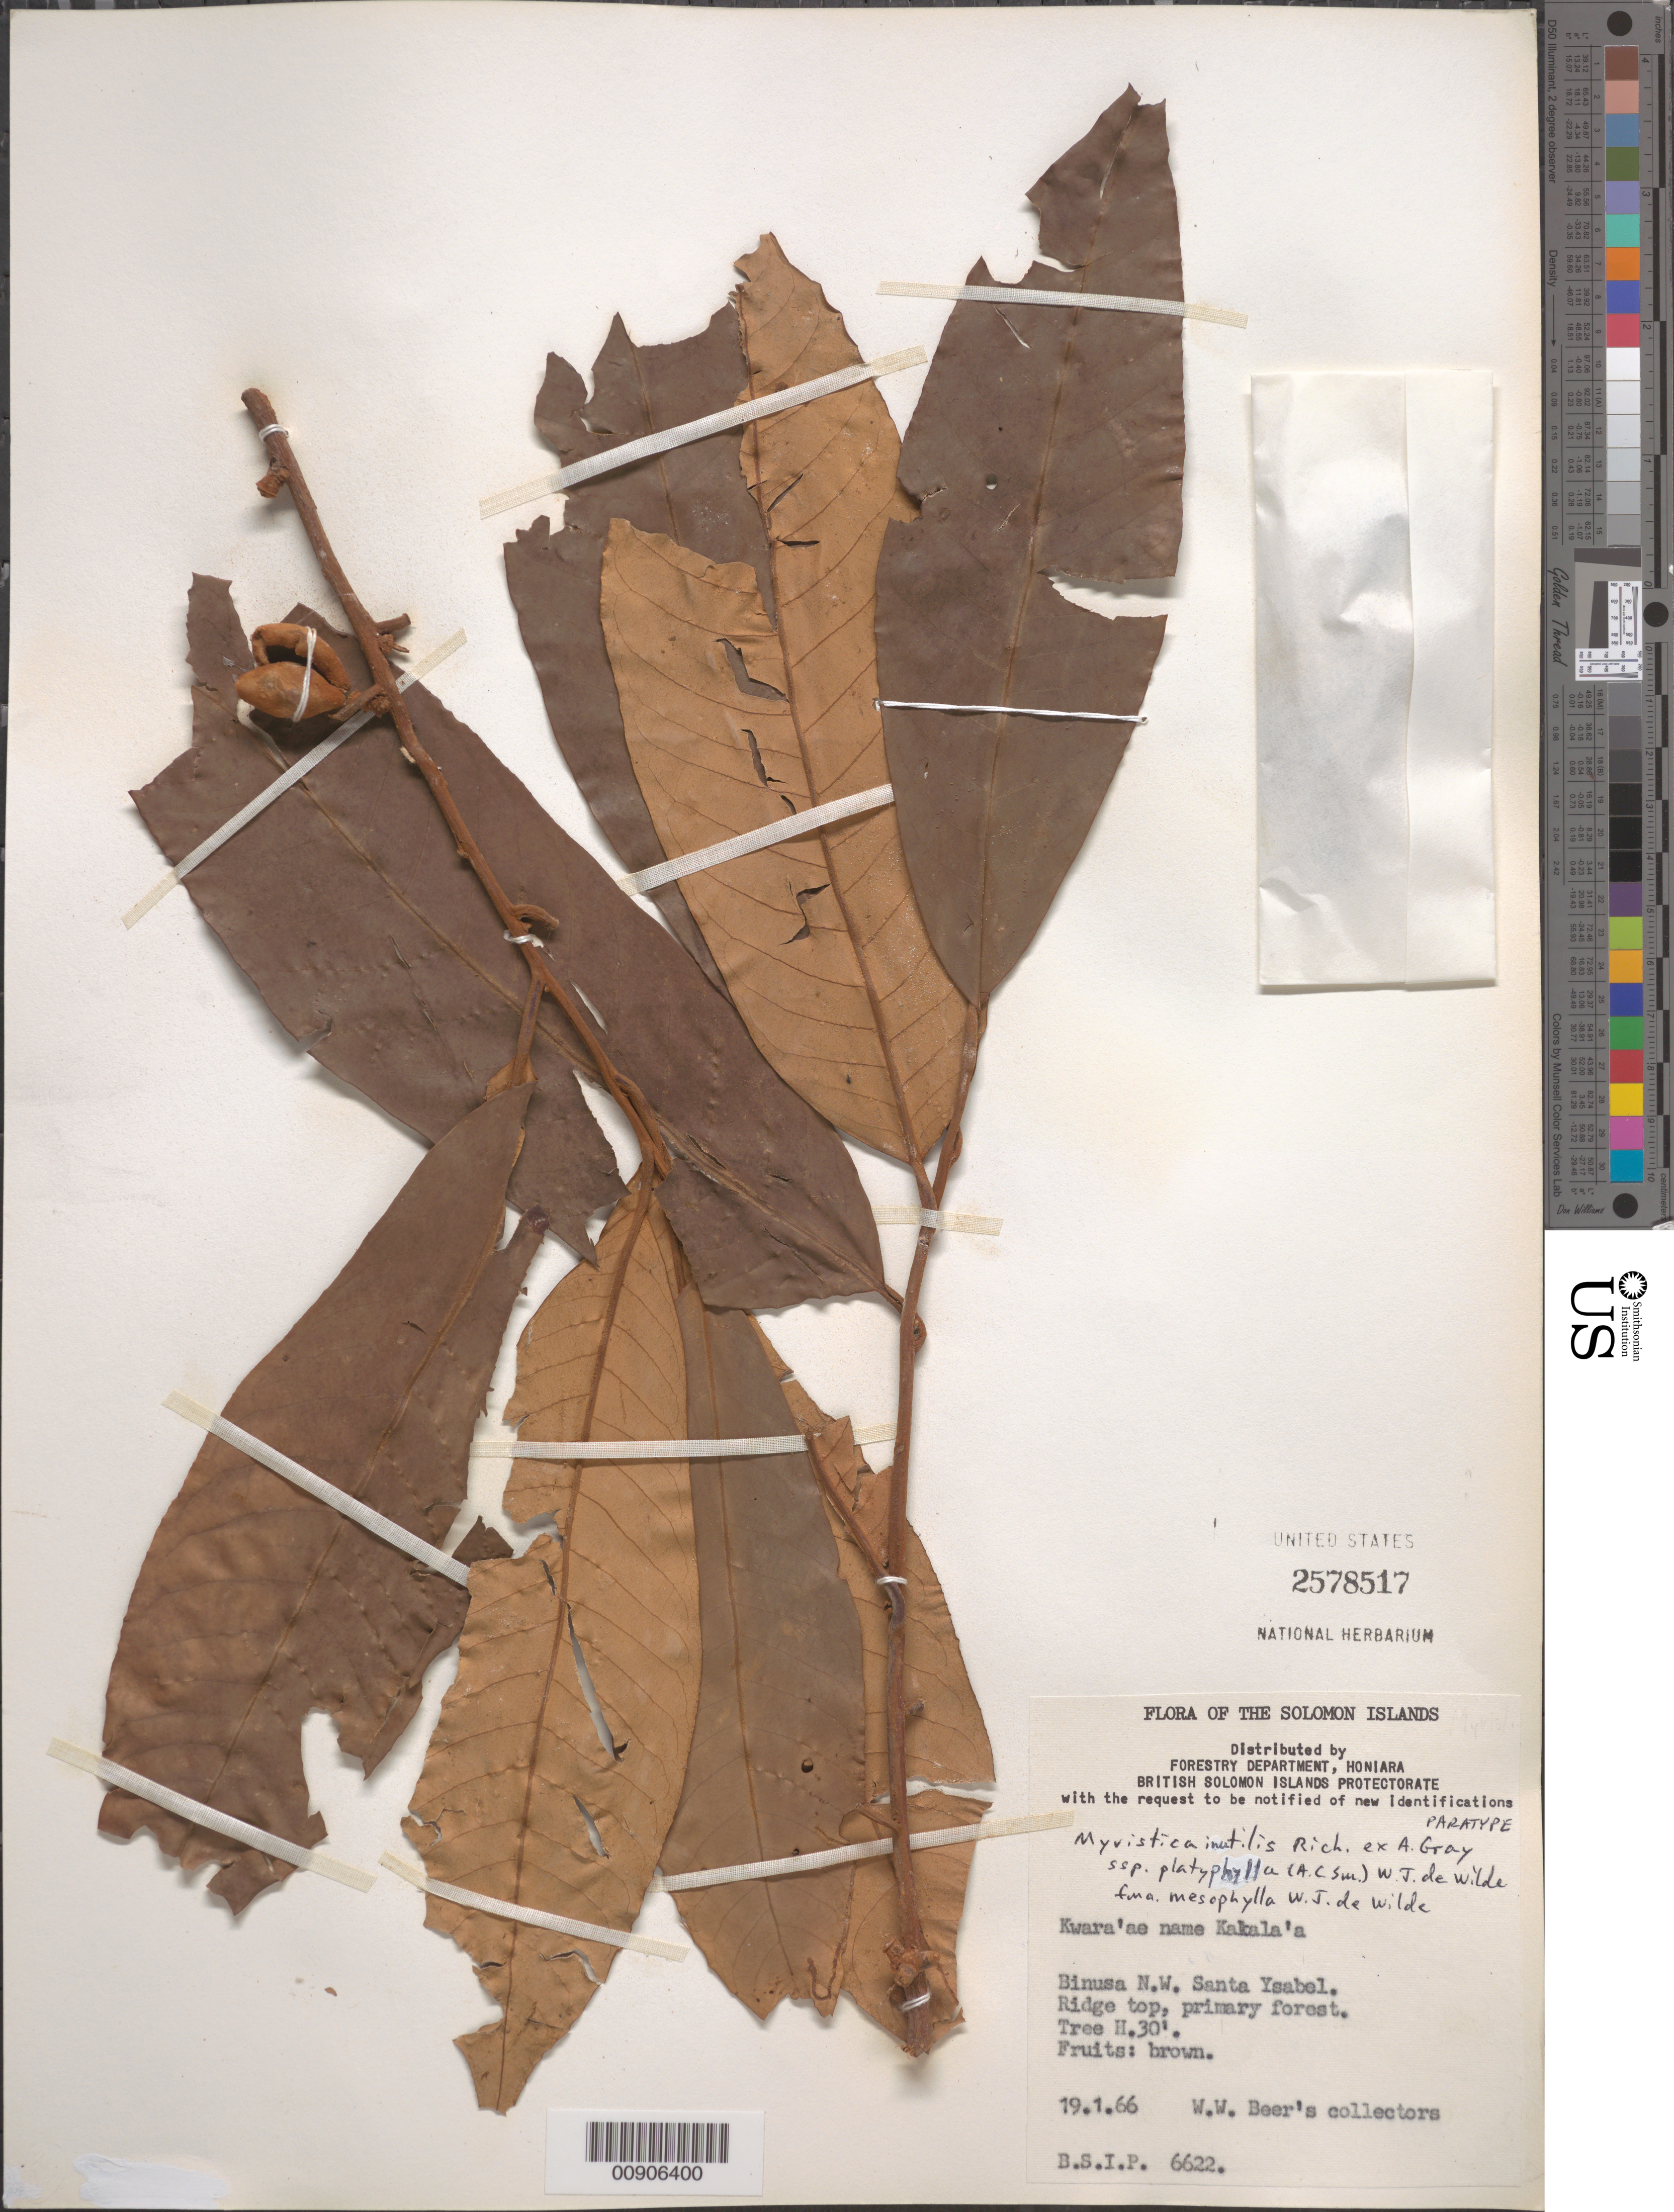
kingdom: Plantae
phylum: Tracheophyta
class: Magnoliopsida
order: Magnoliales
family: Myristicaceae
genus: Myristica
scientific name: Myristica inutilis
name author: W.P. Rich ex A. Gray in Wilkes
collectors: W. Beer's Collectors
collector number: BSIP 6622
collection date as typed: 19 Jan 1966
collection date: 1966-01-19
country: Solomon Islands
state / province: Isabel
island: Santa Isabel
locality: Binusa N.W. Santa Isabel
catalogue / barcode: US 2578517